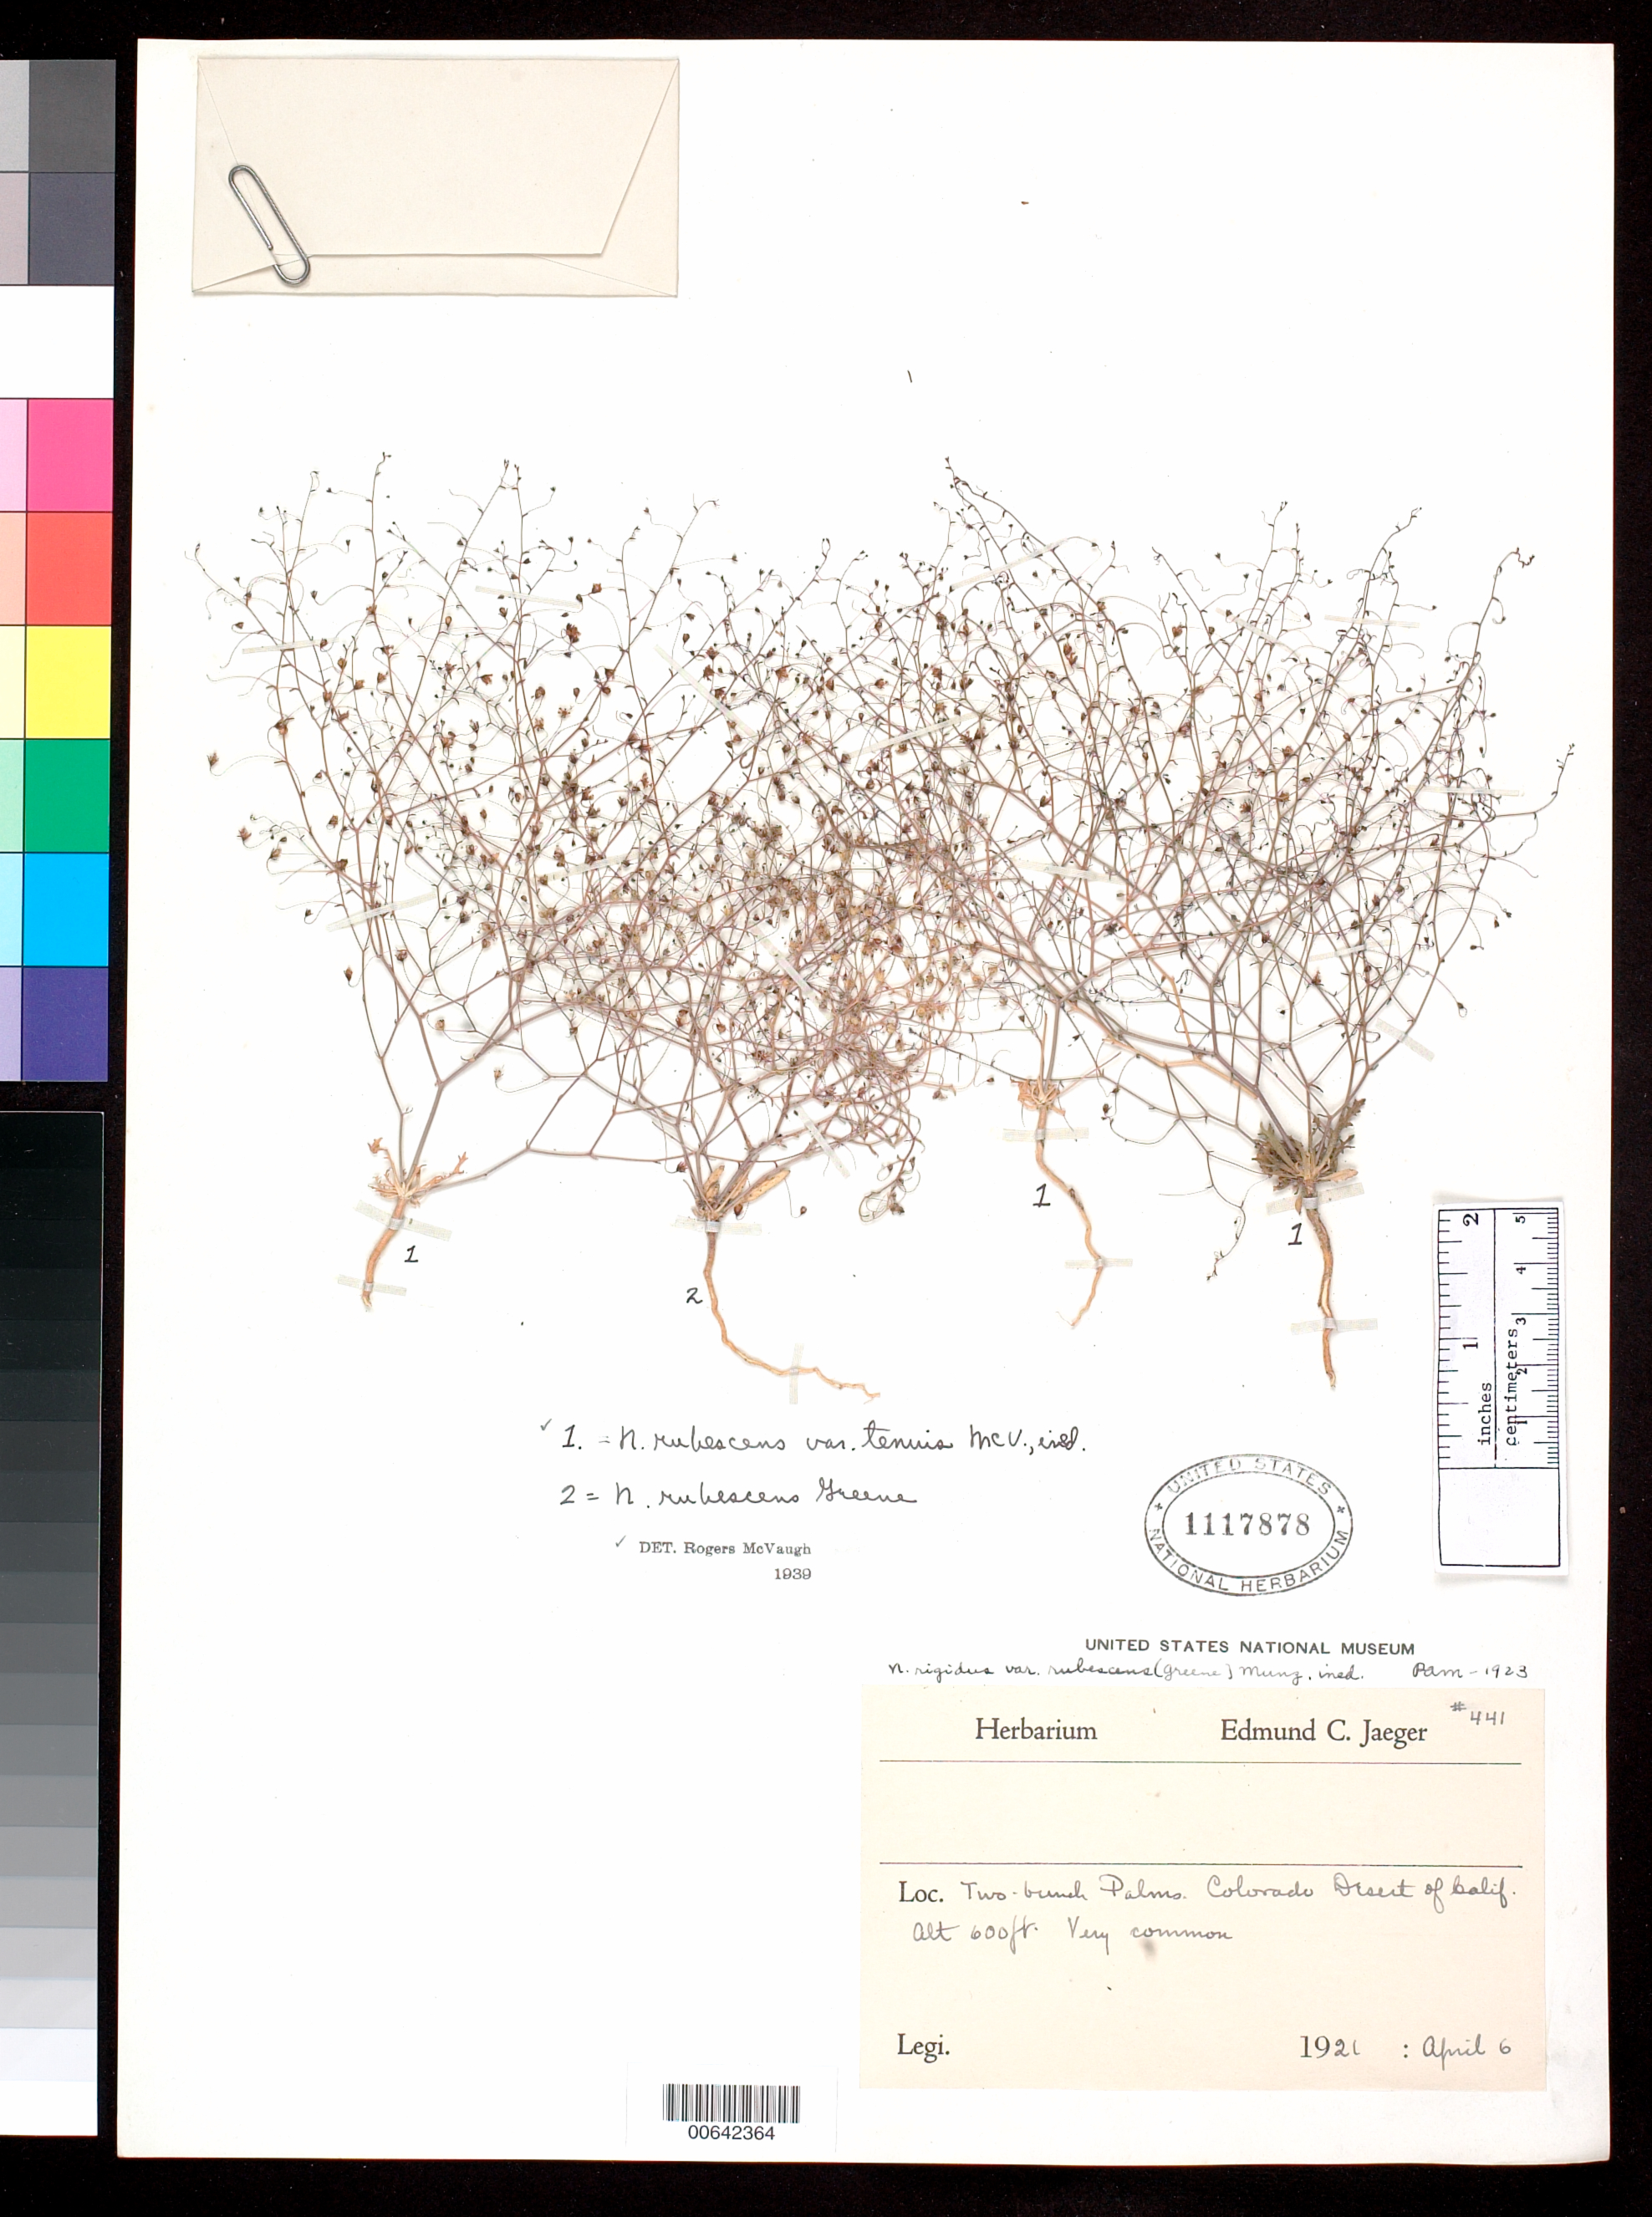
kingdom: Plantae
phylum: Tracheophyta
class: Magnoliopsida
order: Asterales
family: Campanulaceae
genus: Nemacladus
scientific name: Nemacladus rubescens var. tenuis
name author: McVaugh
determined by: McVaugh, R.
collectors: E. Jaeger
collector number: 441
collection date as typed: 06 Apr 1921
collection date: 1921-04-06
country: United States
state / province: California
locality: Two-Bunch Palms, Colorado Desert.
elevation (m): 183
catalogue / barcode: US 1117878